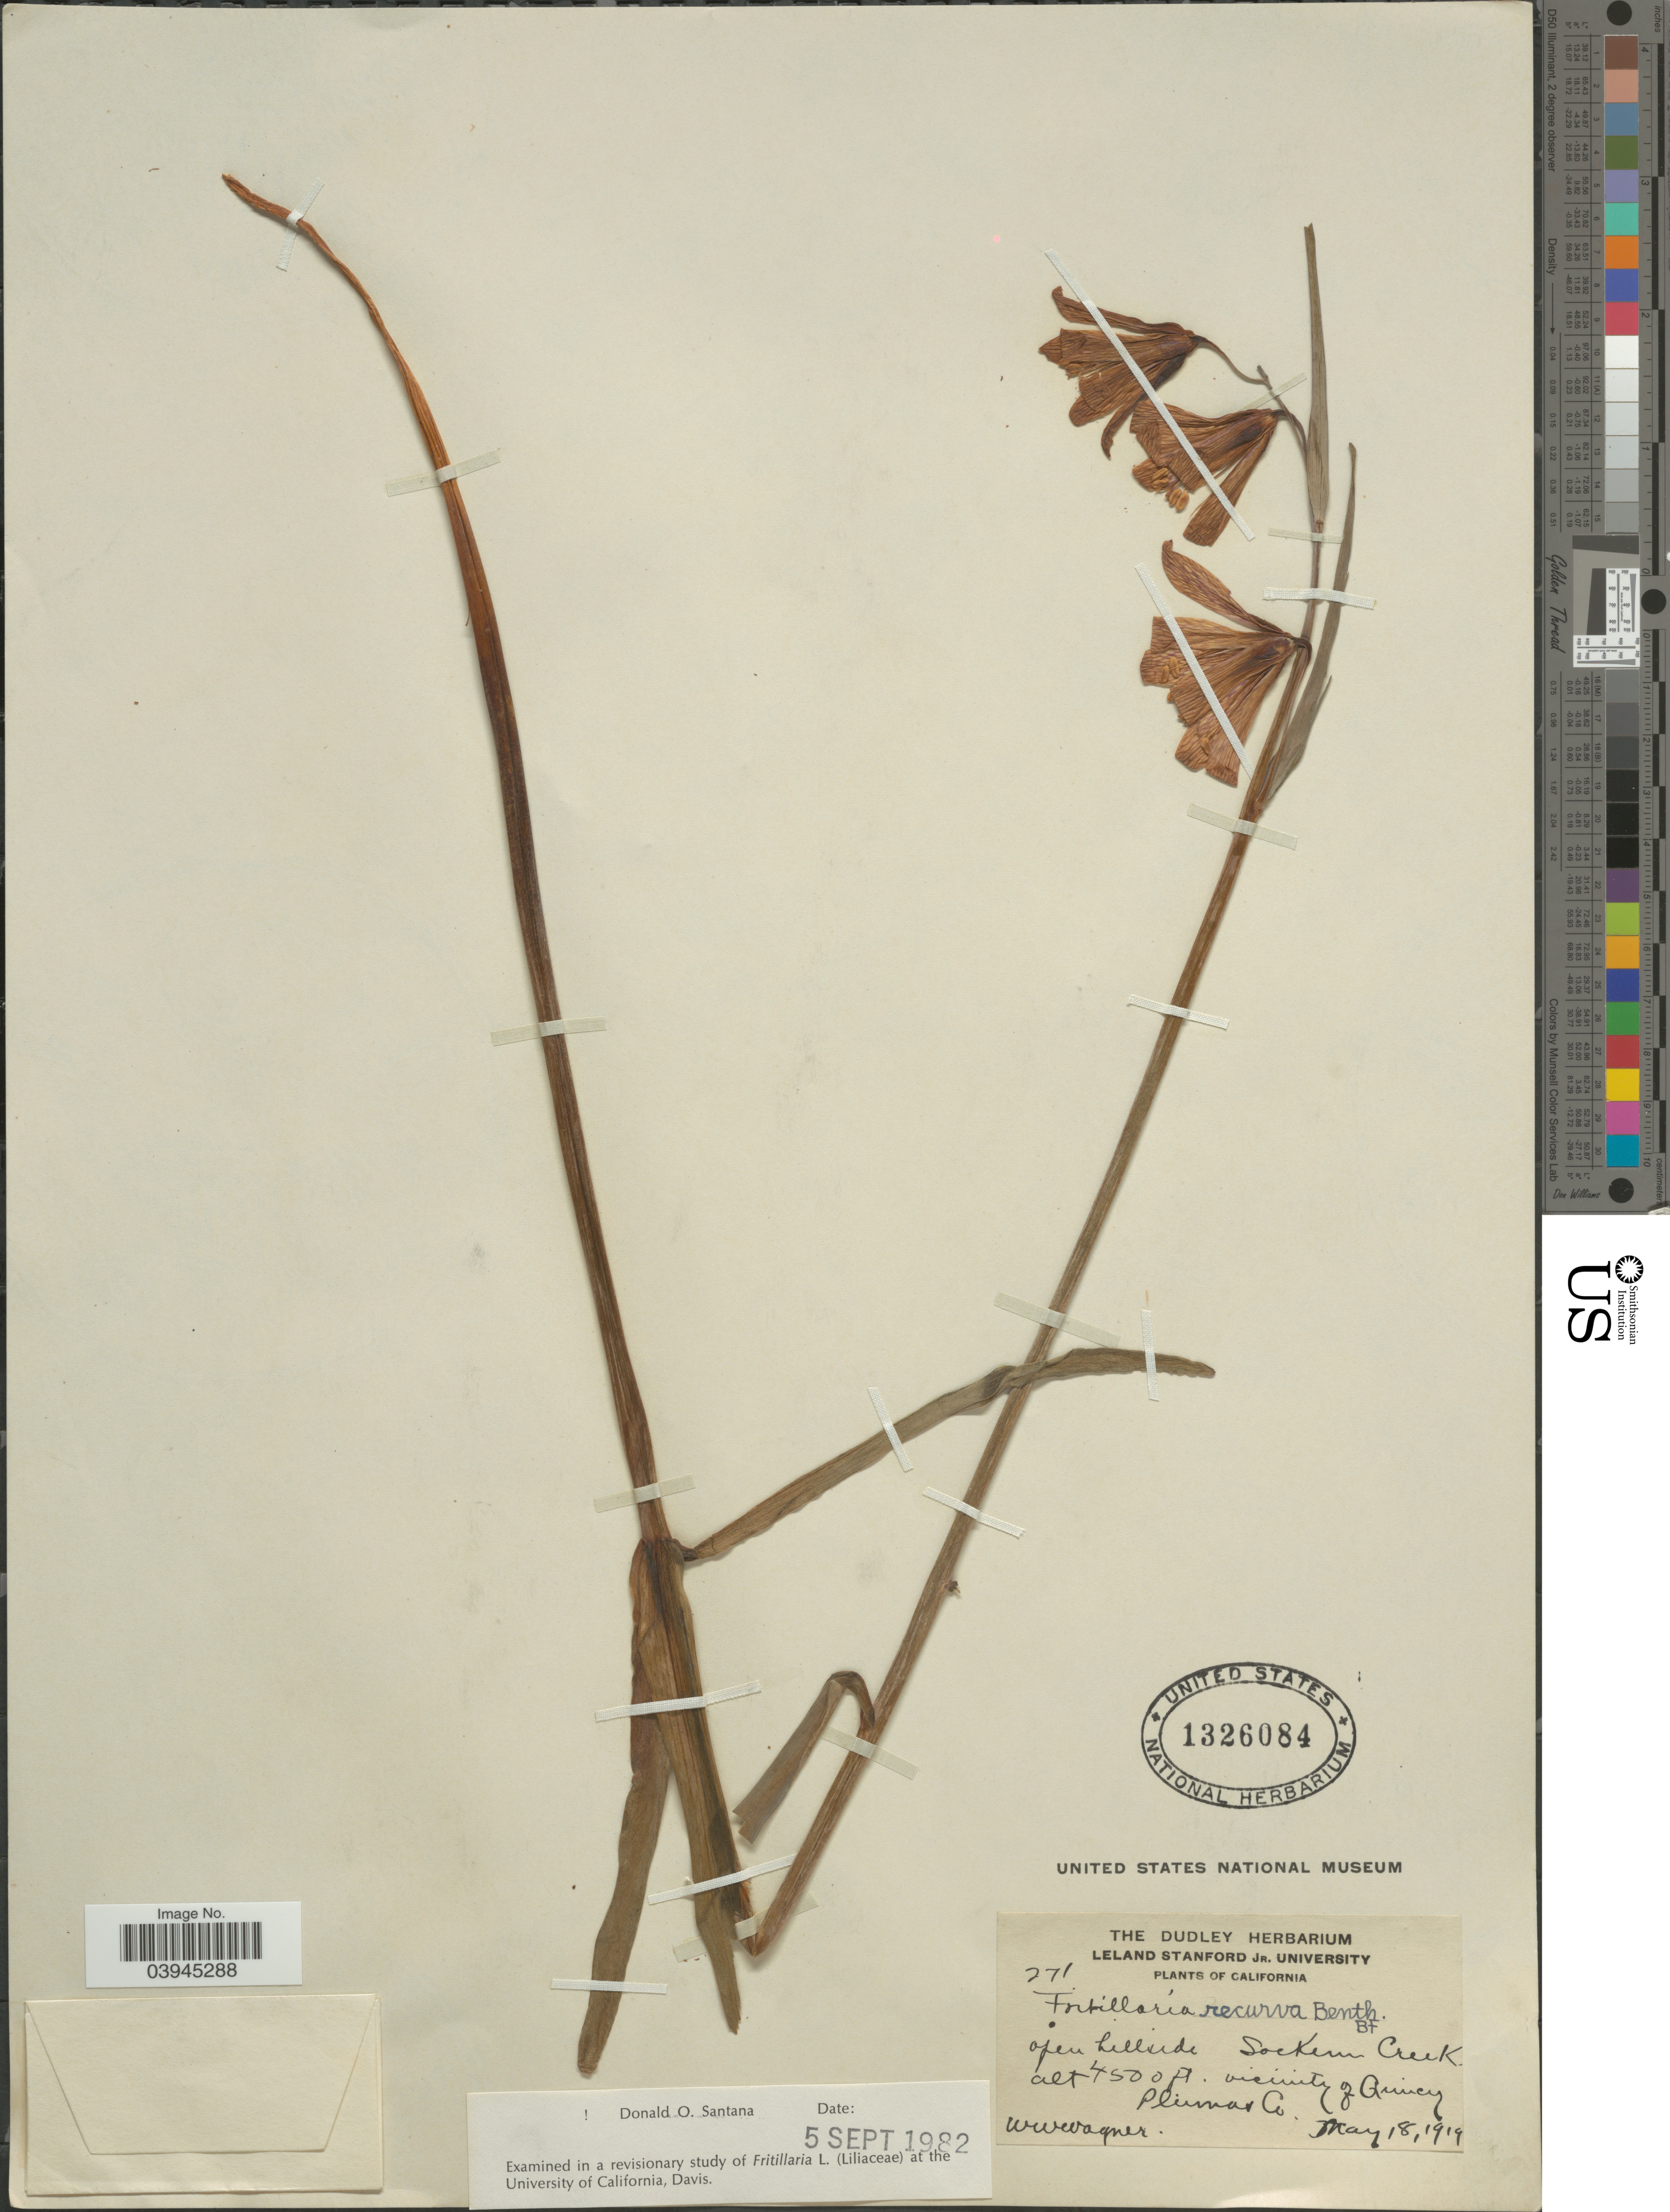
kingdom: Plantae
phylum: Tracheophyta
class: Liliopsida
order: Liliales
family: Liliaceae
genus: Fritillaria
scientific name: Fritillaria recurva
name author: Benth.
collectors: W. Wagner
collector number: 271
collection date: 1919-05-18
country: United States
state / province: California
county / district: Kern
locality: Sockern Creek. Vicinity of Quincy. Plumas Co.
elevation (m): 1372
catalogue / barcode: US 1326084